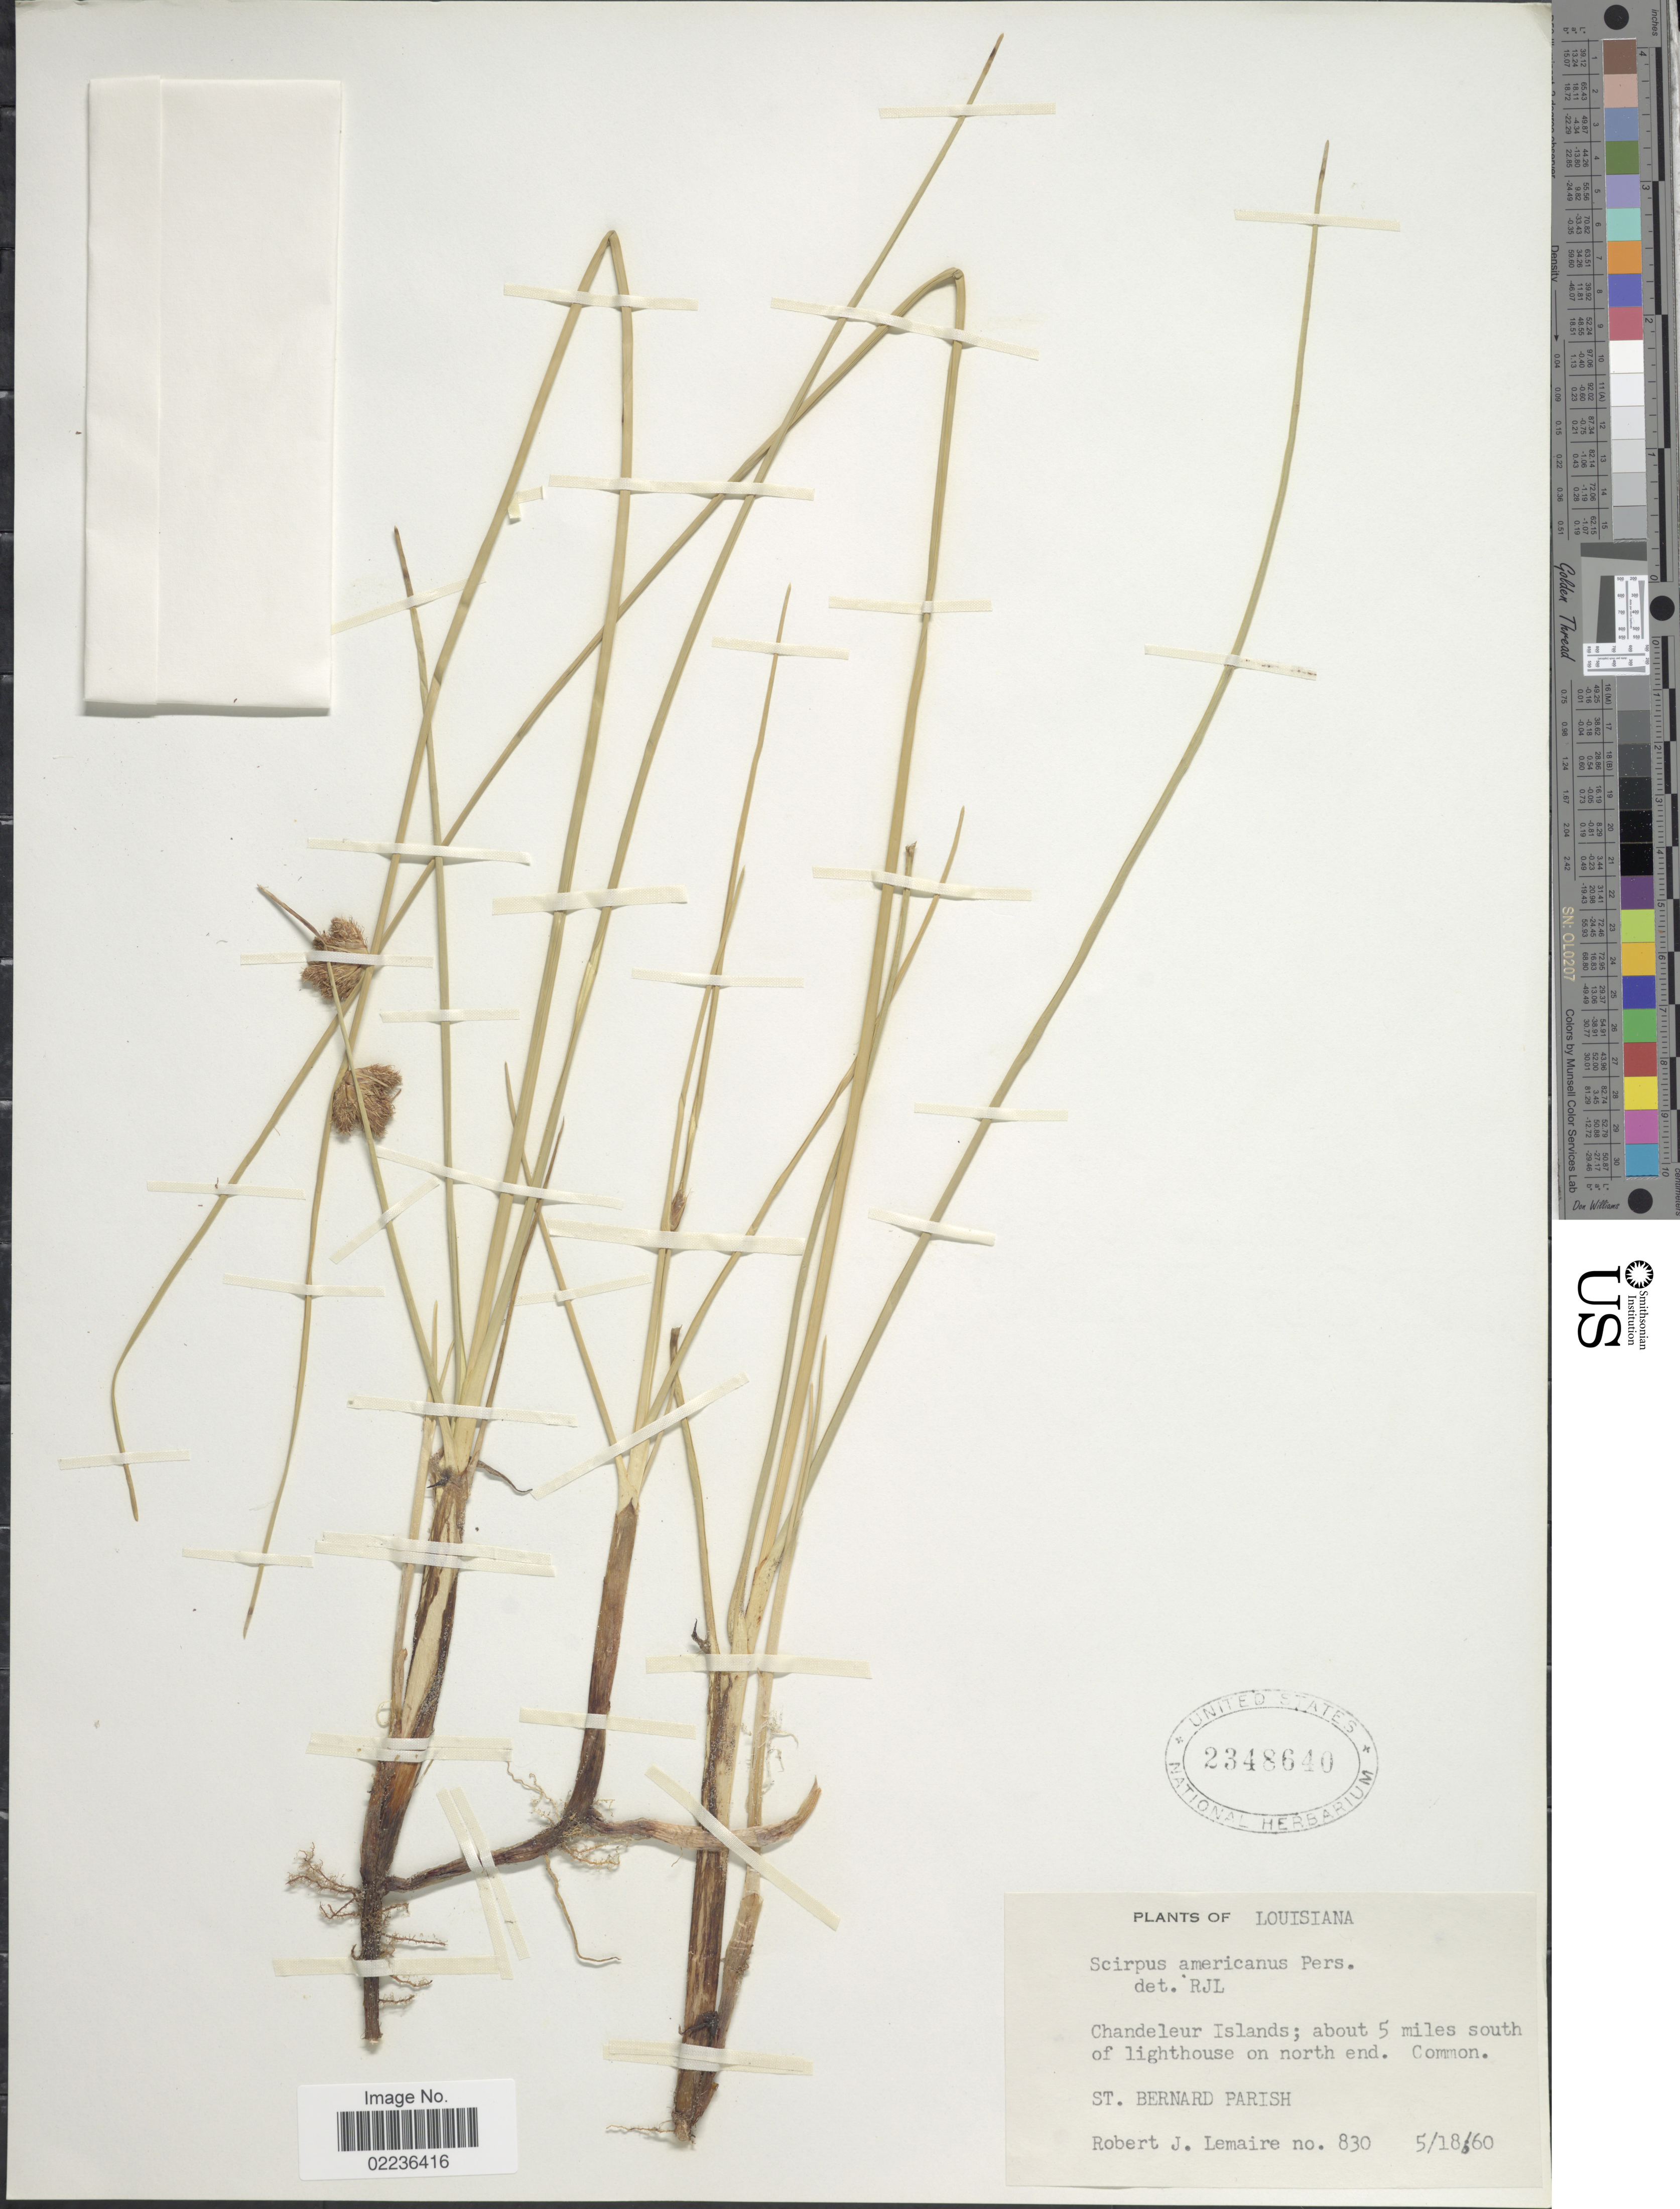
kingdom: Plantae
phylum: Tracheophyta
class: Liliopsida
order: Poales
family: Cyperaceae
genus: Schoenoplectus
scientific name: Schoenoplectus pungens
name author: (Vahl) Palla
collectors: R. J. Lemaire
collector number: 830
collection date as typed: Transcribed d/m/y: 18/5/60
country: United States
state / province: Louisiana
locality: Chandeleur Islands; about 5 miles south of lighthouse on north end, St. Bernard Parish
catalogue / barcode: US 2348640